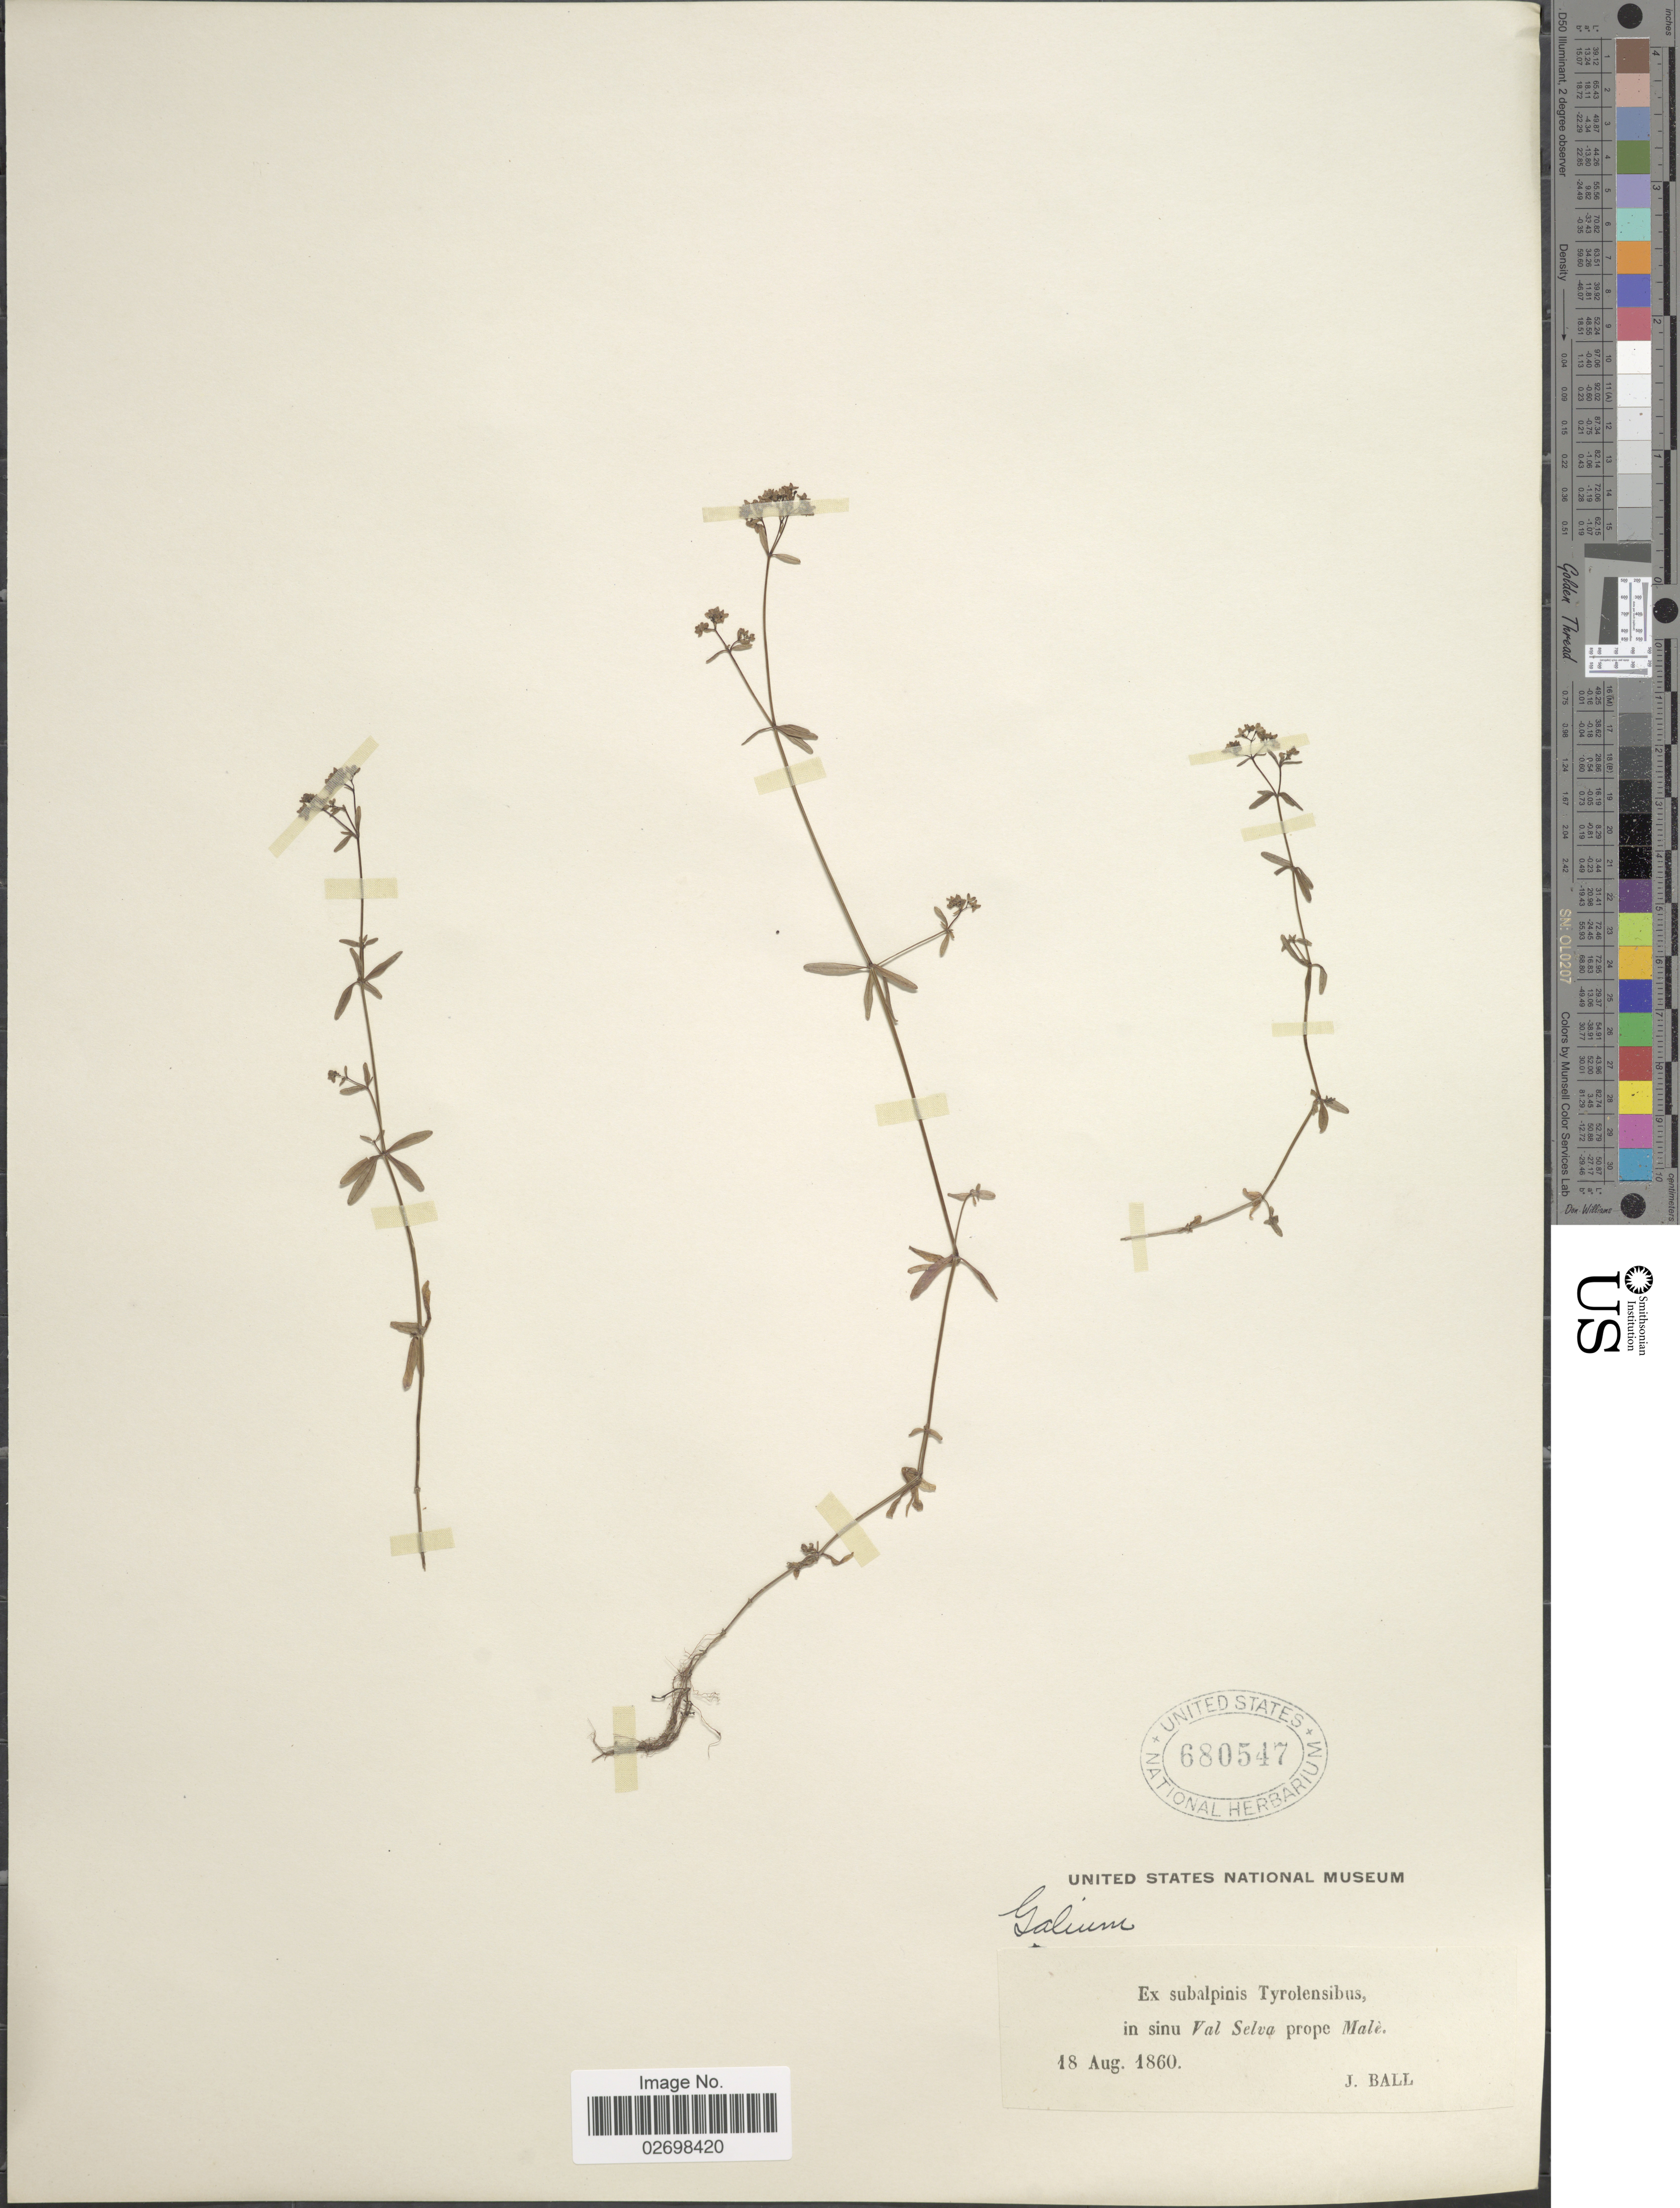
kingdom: Plantae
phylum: Tracheophyta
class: Magnoliopsida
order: Gentianales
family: Rubiaceae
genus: Galium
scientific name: Galium sp.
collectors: J. Ball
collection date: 1860-08-18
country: Austria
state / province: Tirol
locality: Subalpinis Tyrolensibus in sinu Val Selva prope Malè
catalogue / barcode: US 680547